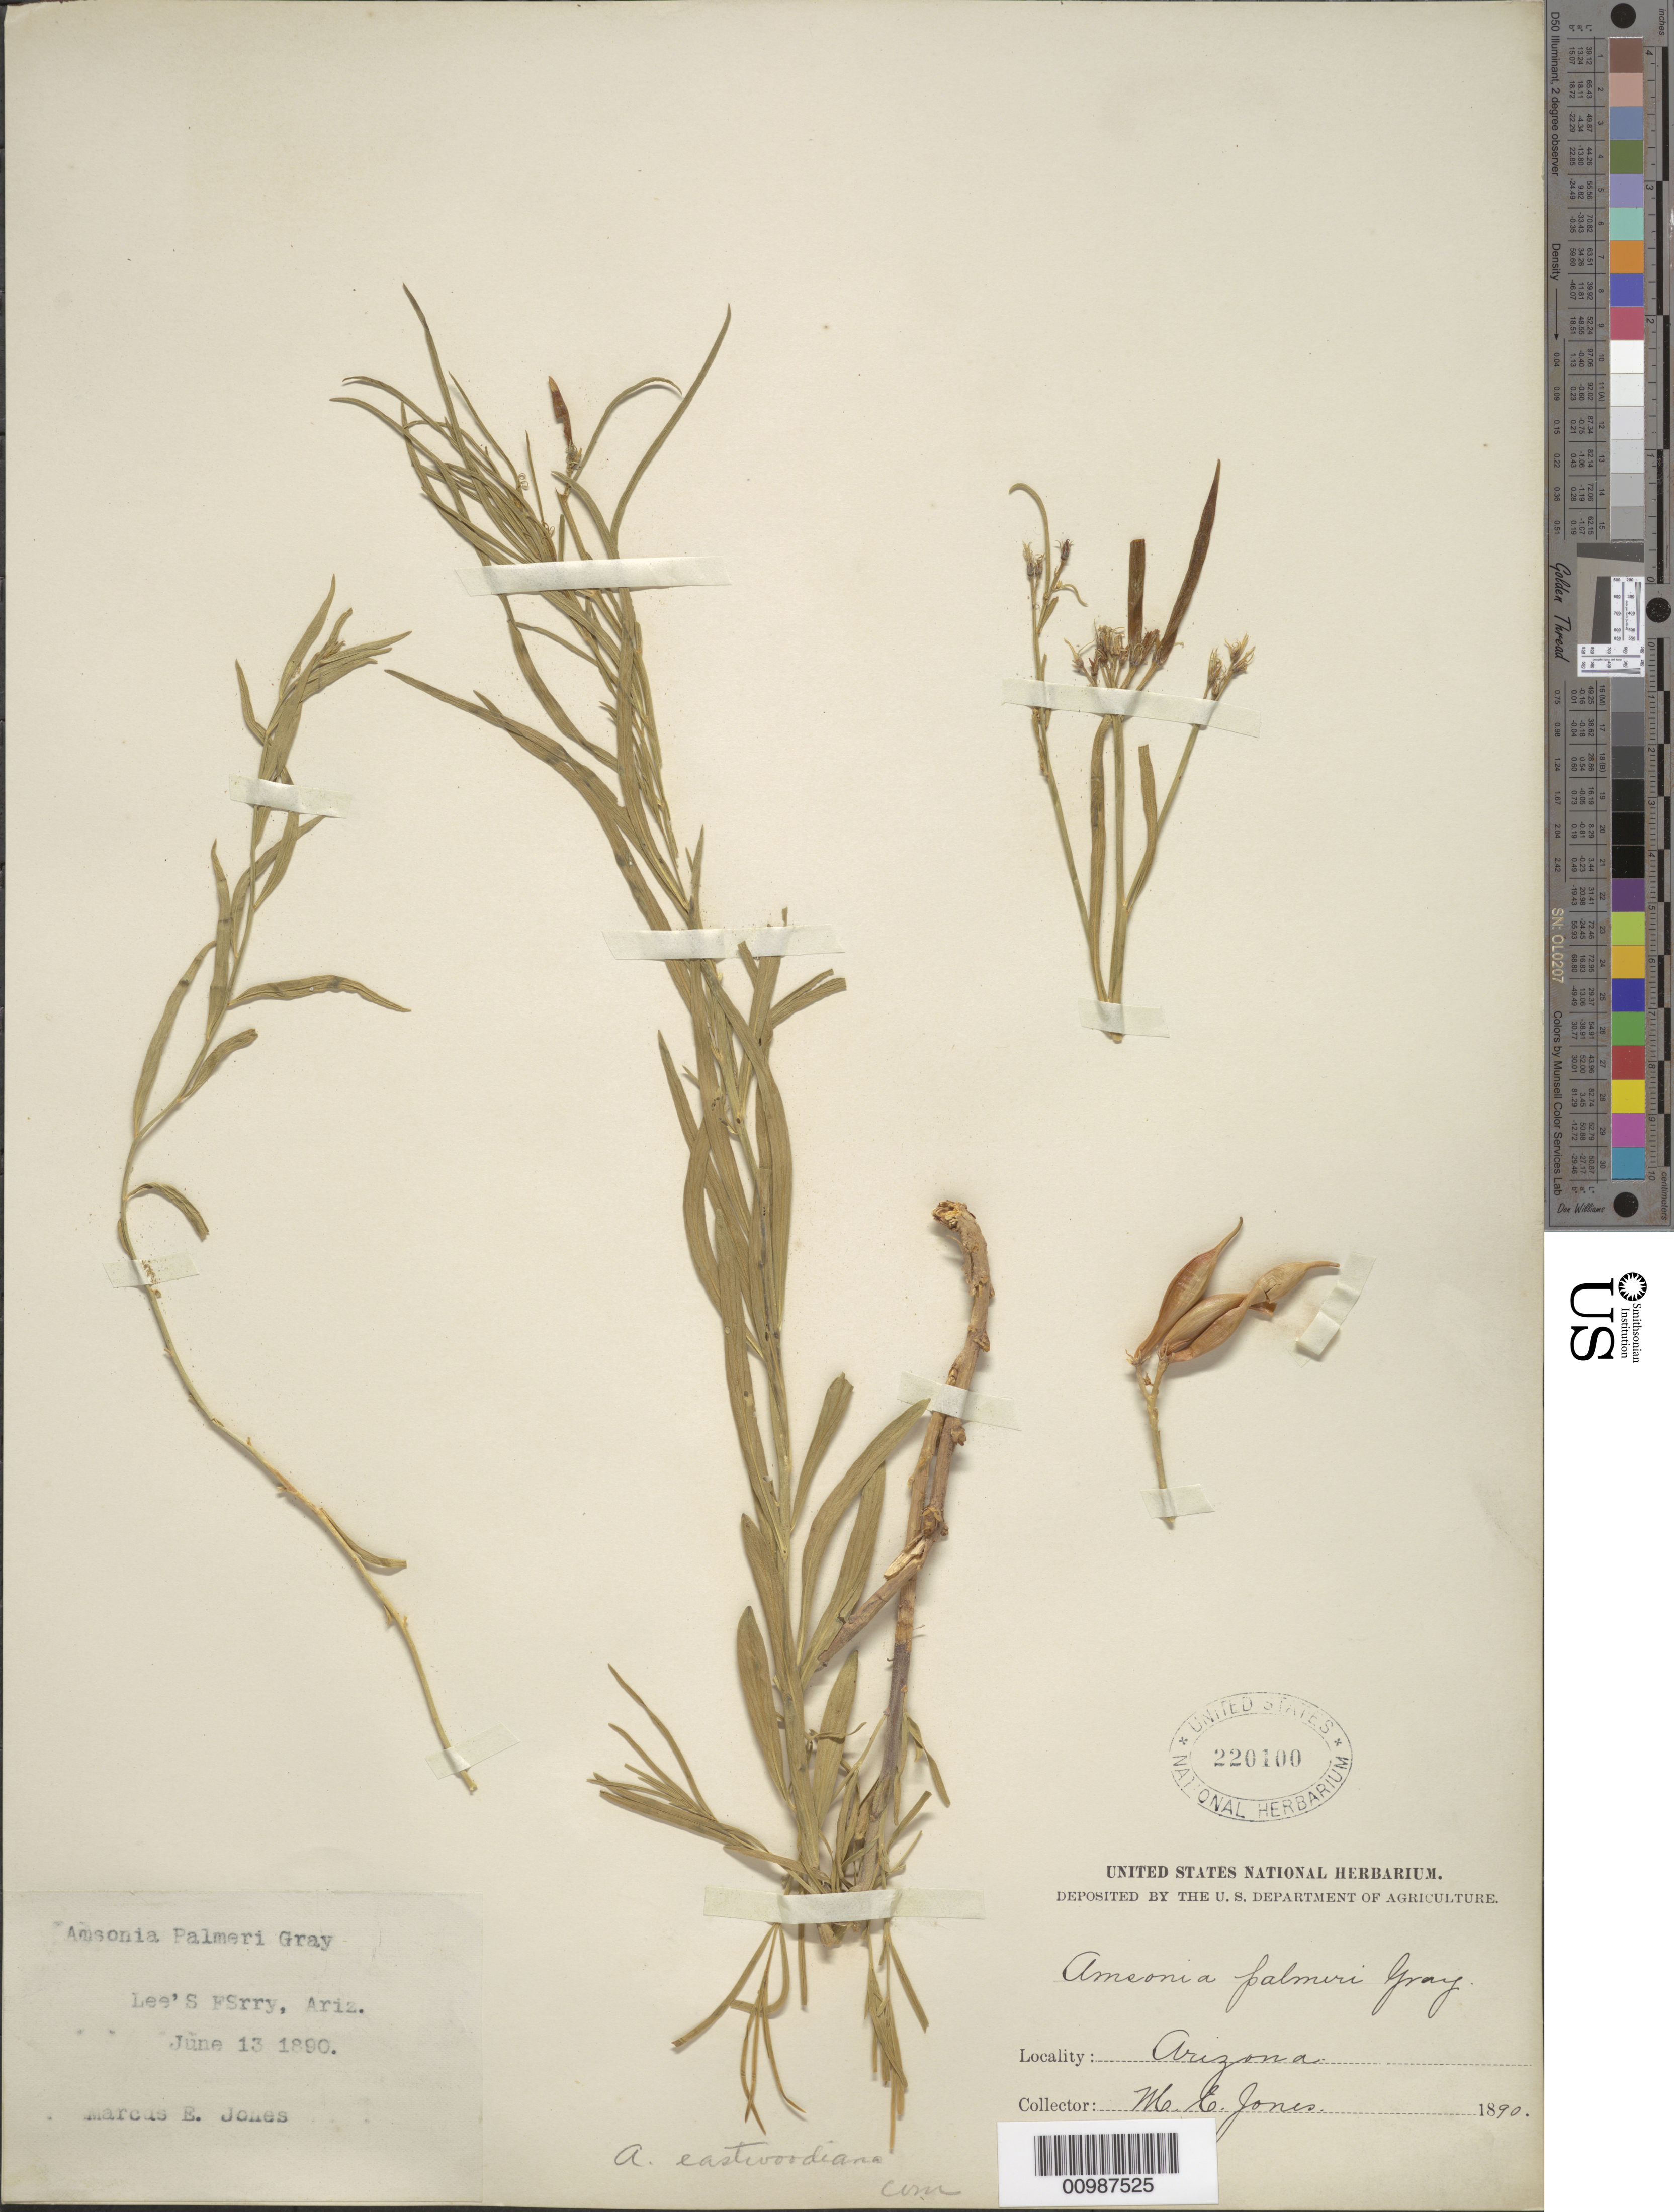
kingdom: Plantae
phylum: Tracheophyta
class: Magnoliopsida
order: Gentianales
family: Apocynaceae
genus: Amsonia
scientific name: Amsonia palmeri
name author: A. Gray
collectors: M. E. Jones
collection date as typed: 13 Jun 1890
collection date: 1890-06-13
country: United States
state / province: Arizona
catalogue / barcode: US 220100